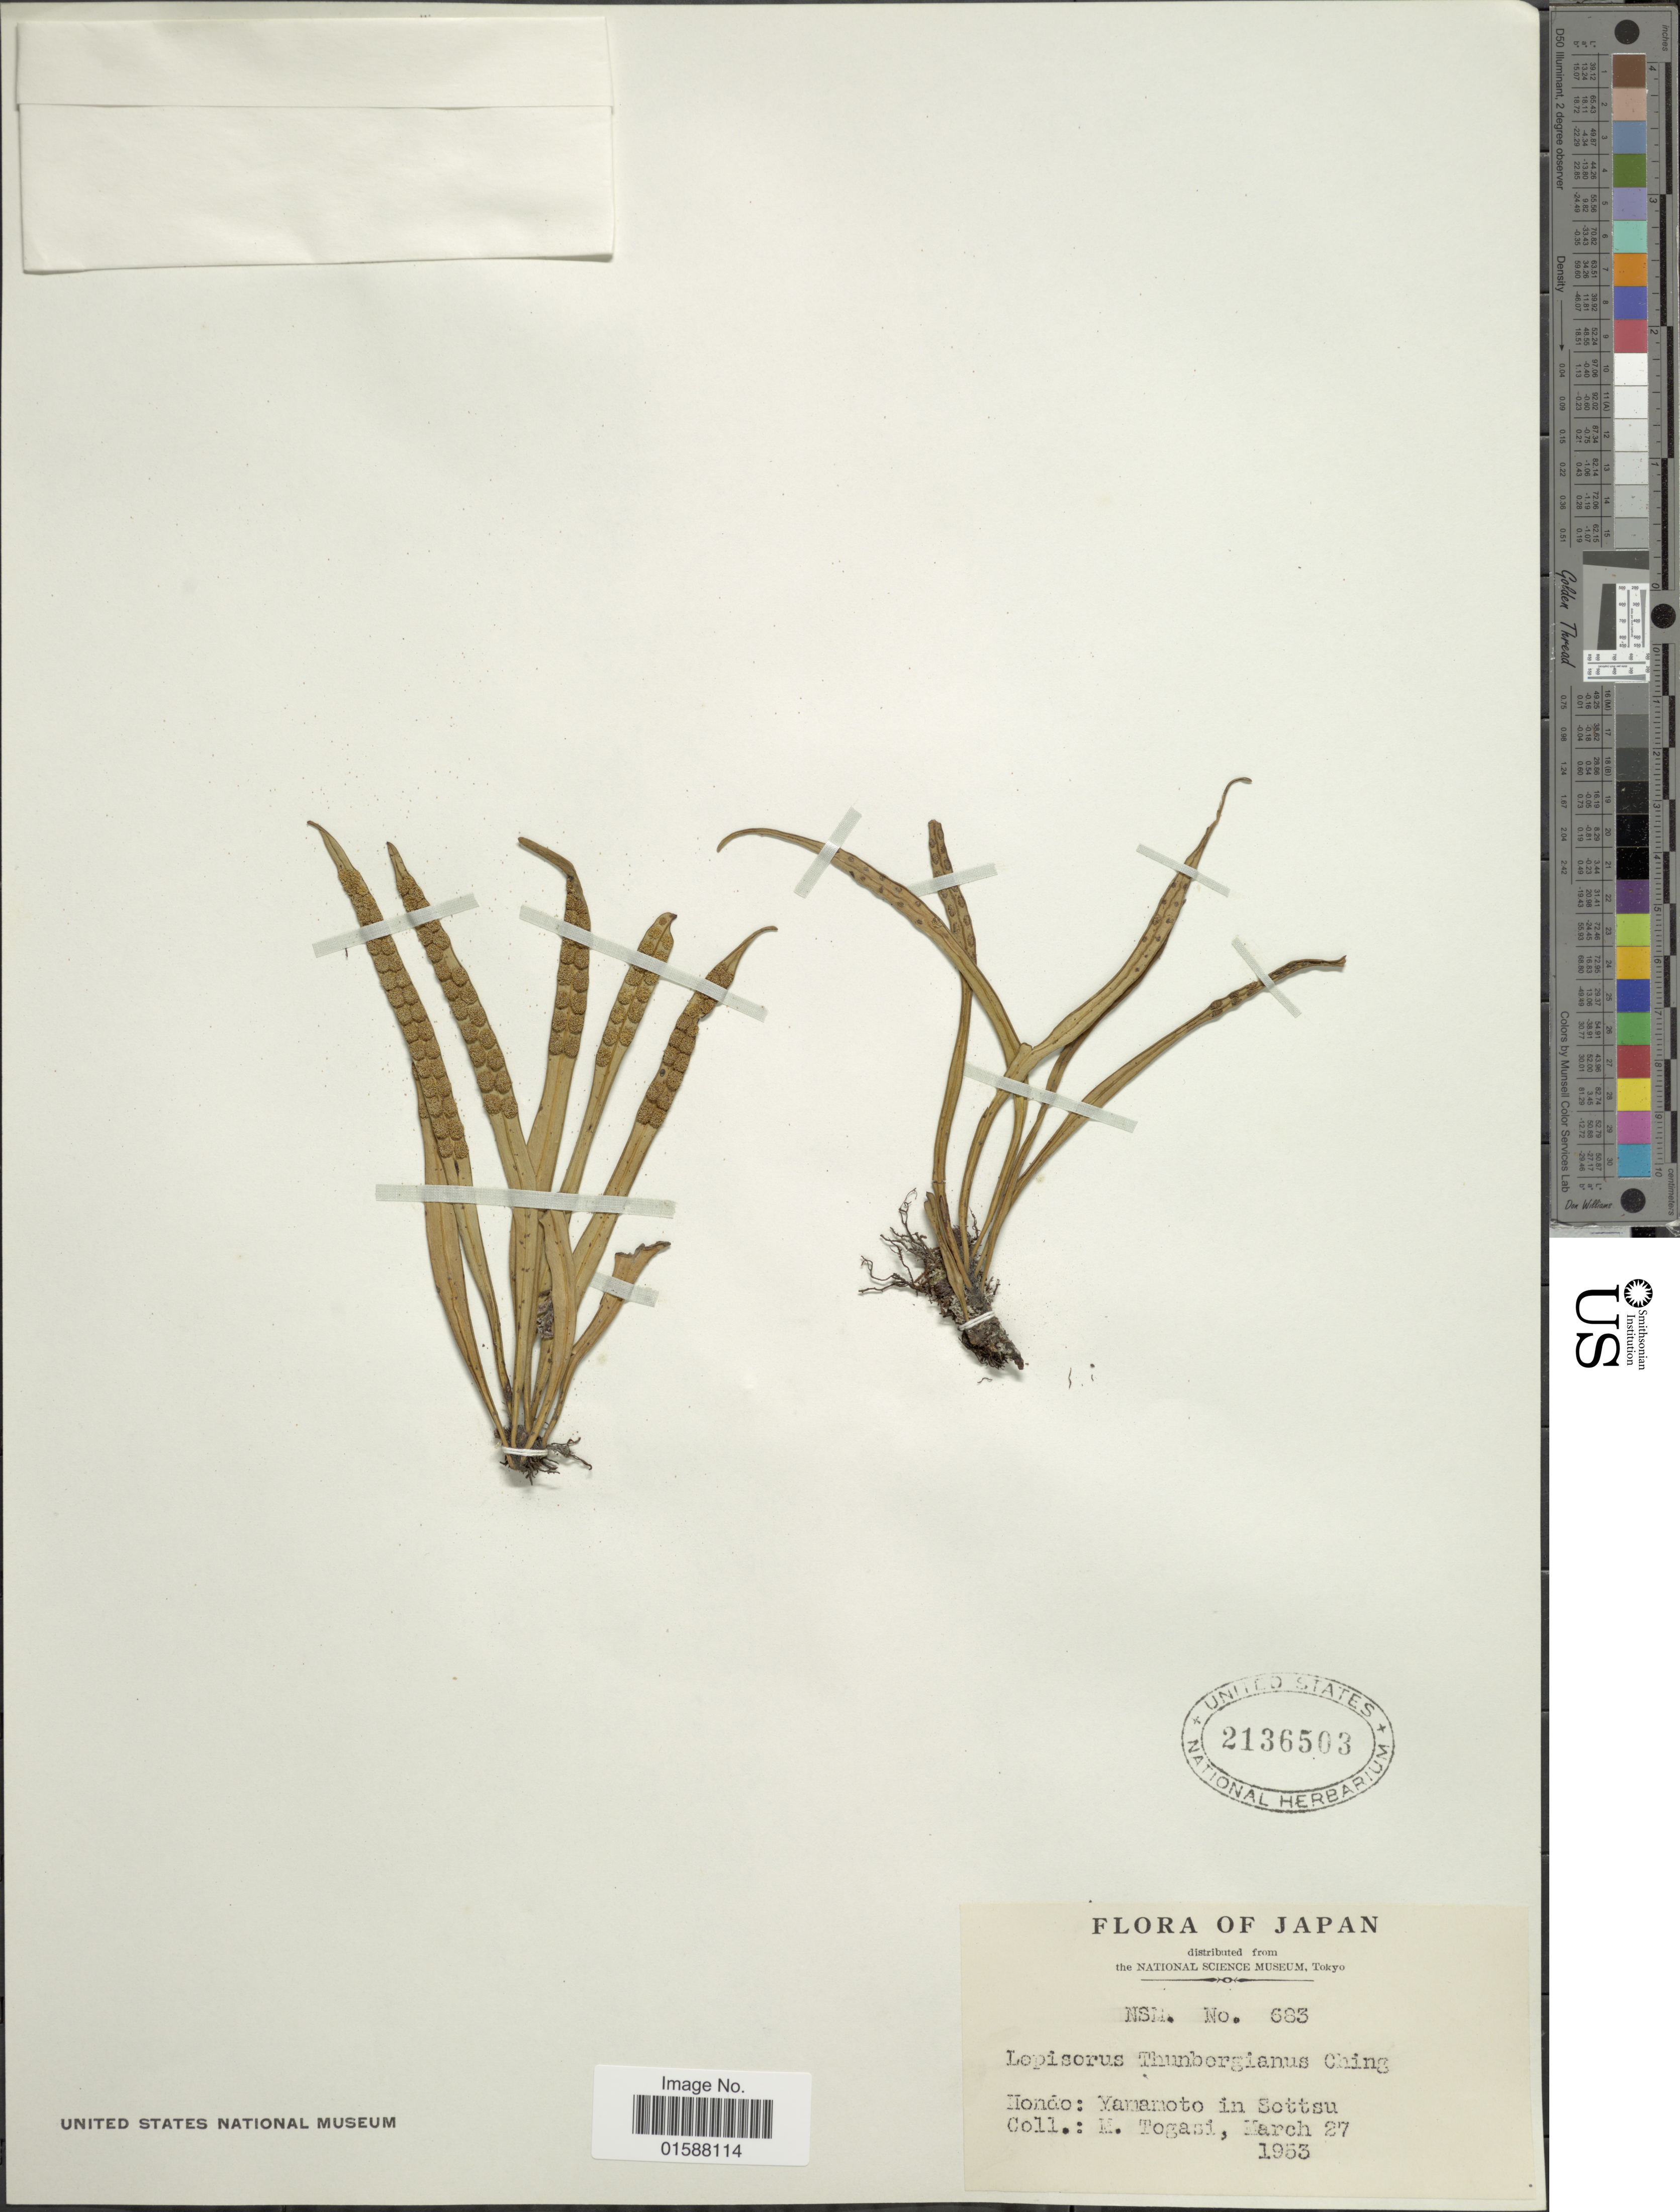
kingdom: Plantae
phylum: Tracheophyta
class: Polypodiopsida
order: Polypodiales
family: Polypodiaceae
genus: Lepisorus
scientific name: Lepisorus thunbergianus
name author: (Kaulf.) Ching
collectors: M. Togashi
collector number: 683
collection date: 1953-03-27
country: Japan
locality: Hondo: Yamamoto in Sottsu.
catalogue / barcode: US 2136503